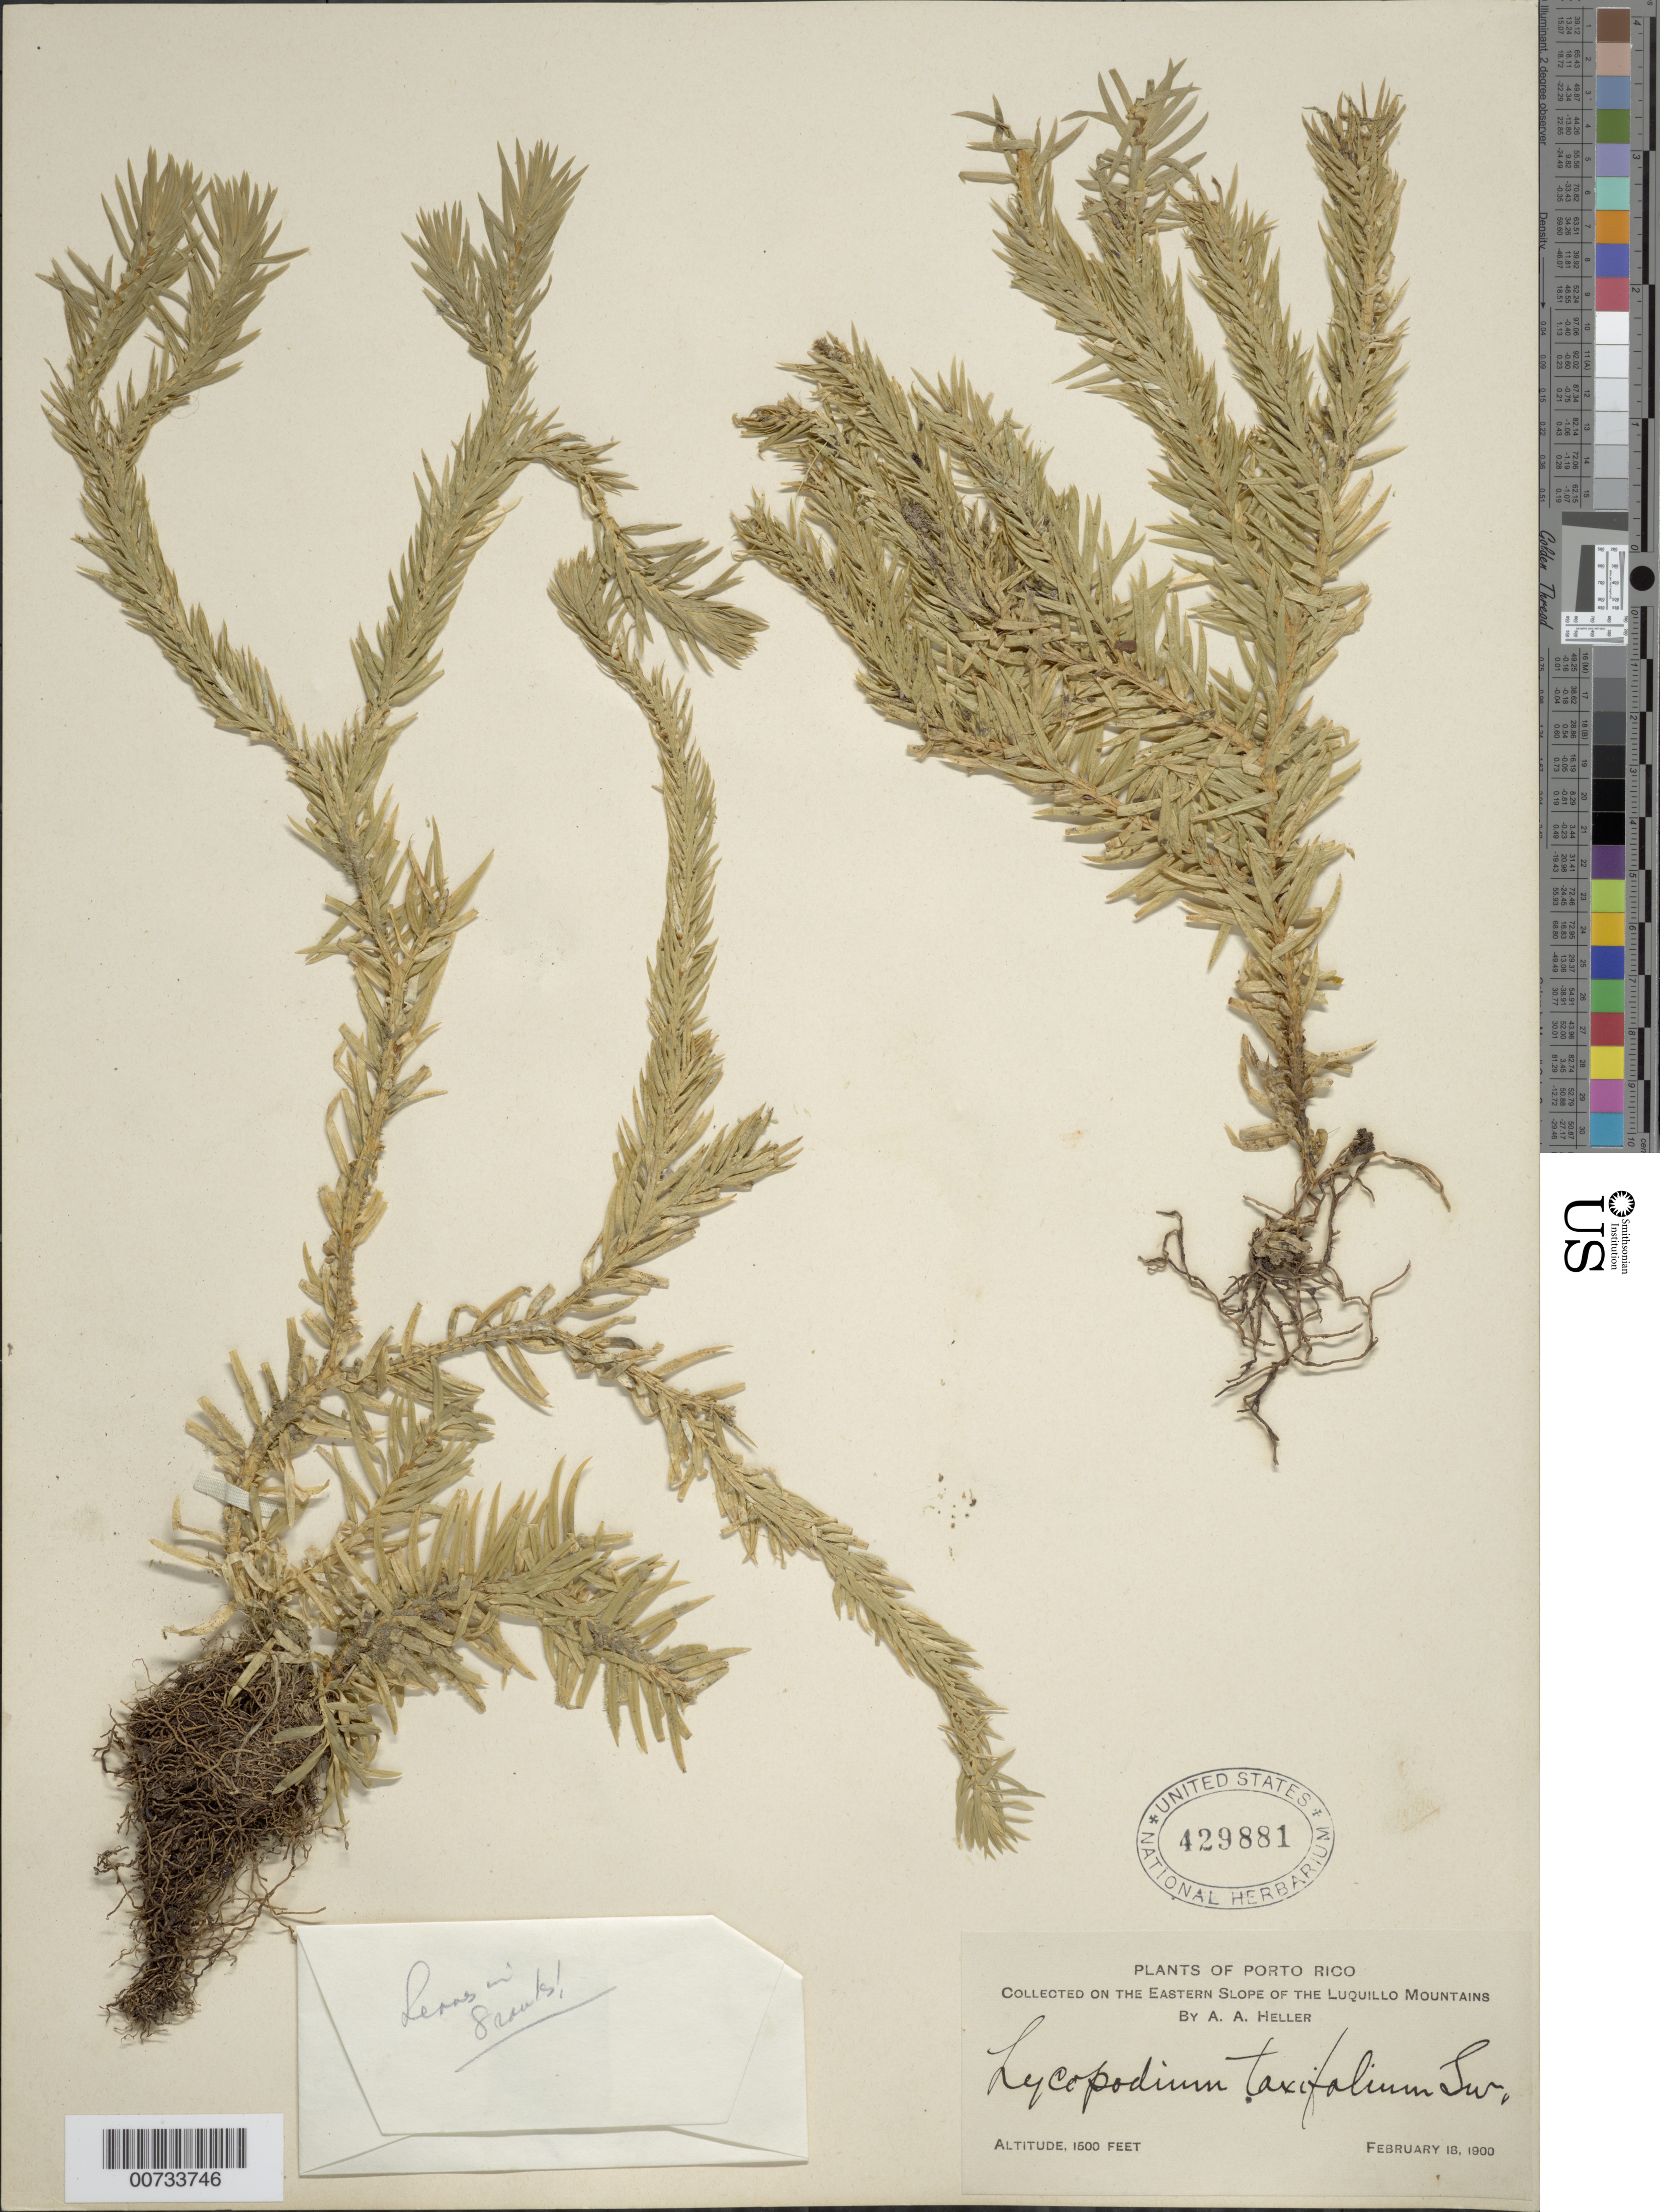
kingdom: Plantae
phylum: Tracheophyta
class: Lycopodiopsida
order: Lycopodiales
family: Lycopodiaceae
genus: Phlegmariurus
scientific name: Phlegmariurus taxifolius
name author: (Sw.) Á. Löve & D. Löve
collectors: A. A. Heller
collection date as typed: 18 Feb 1900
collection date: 1900-02-18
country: Puerto Rico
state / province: Luquillo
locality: Luquillo Mts., E slope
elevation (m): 457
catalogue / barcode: US 429881